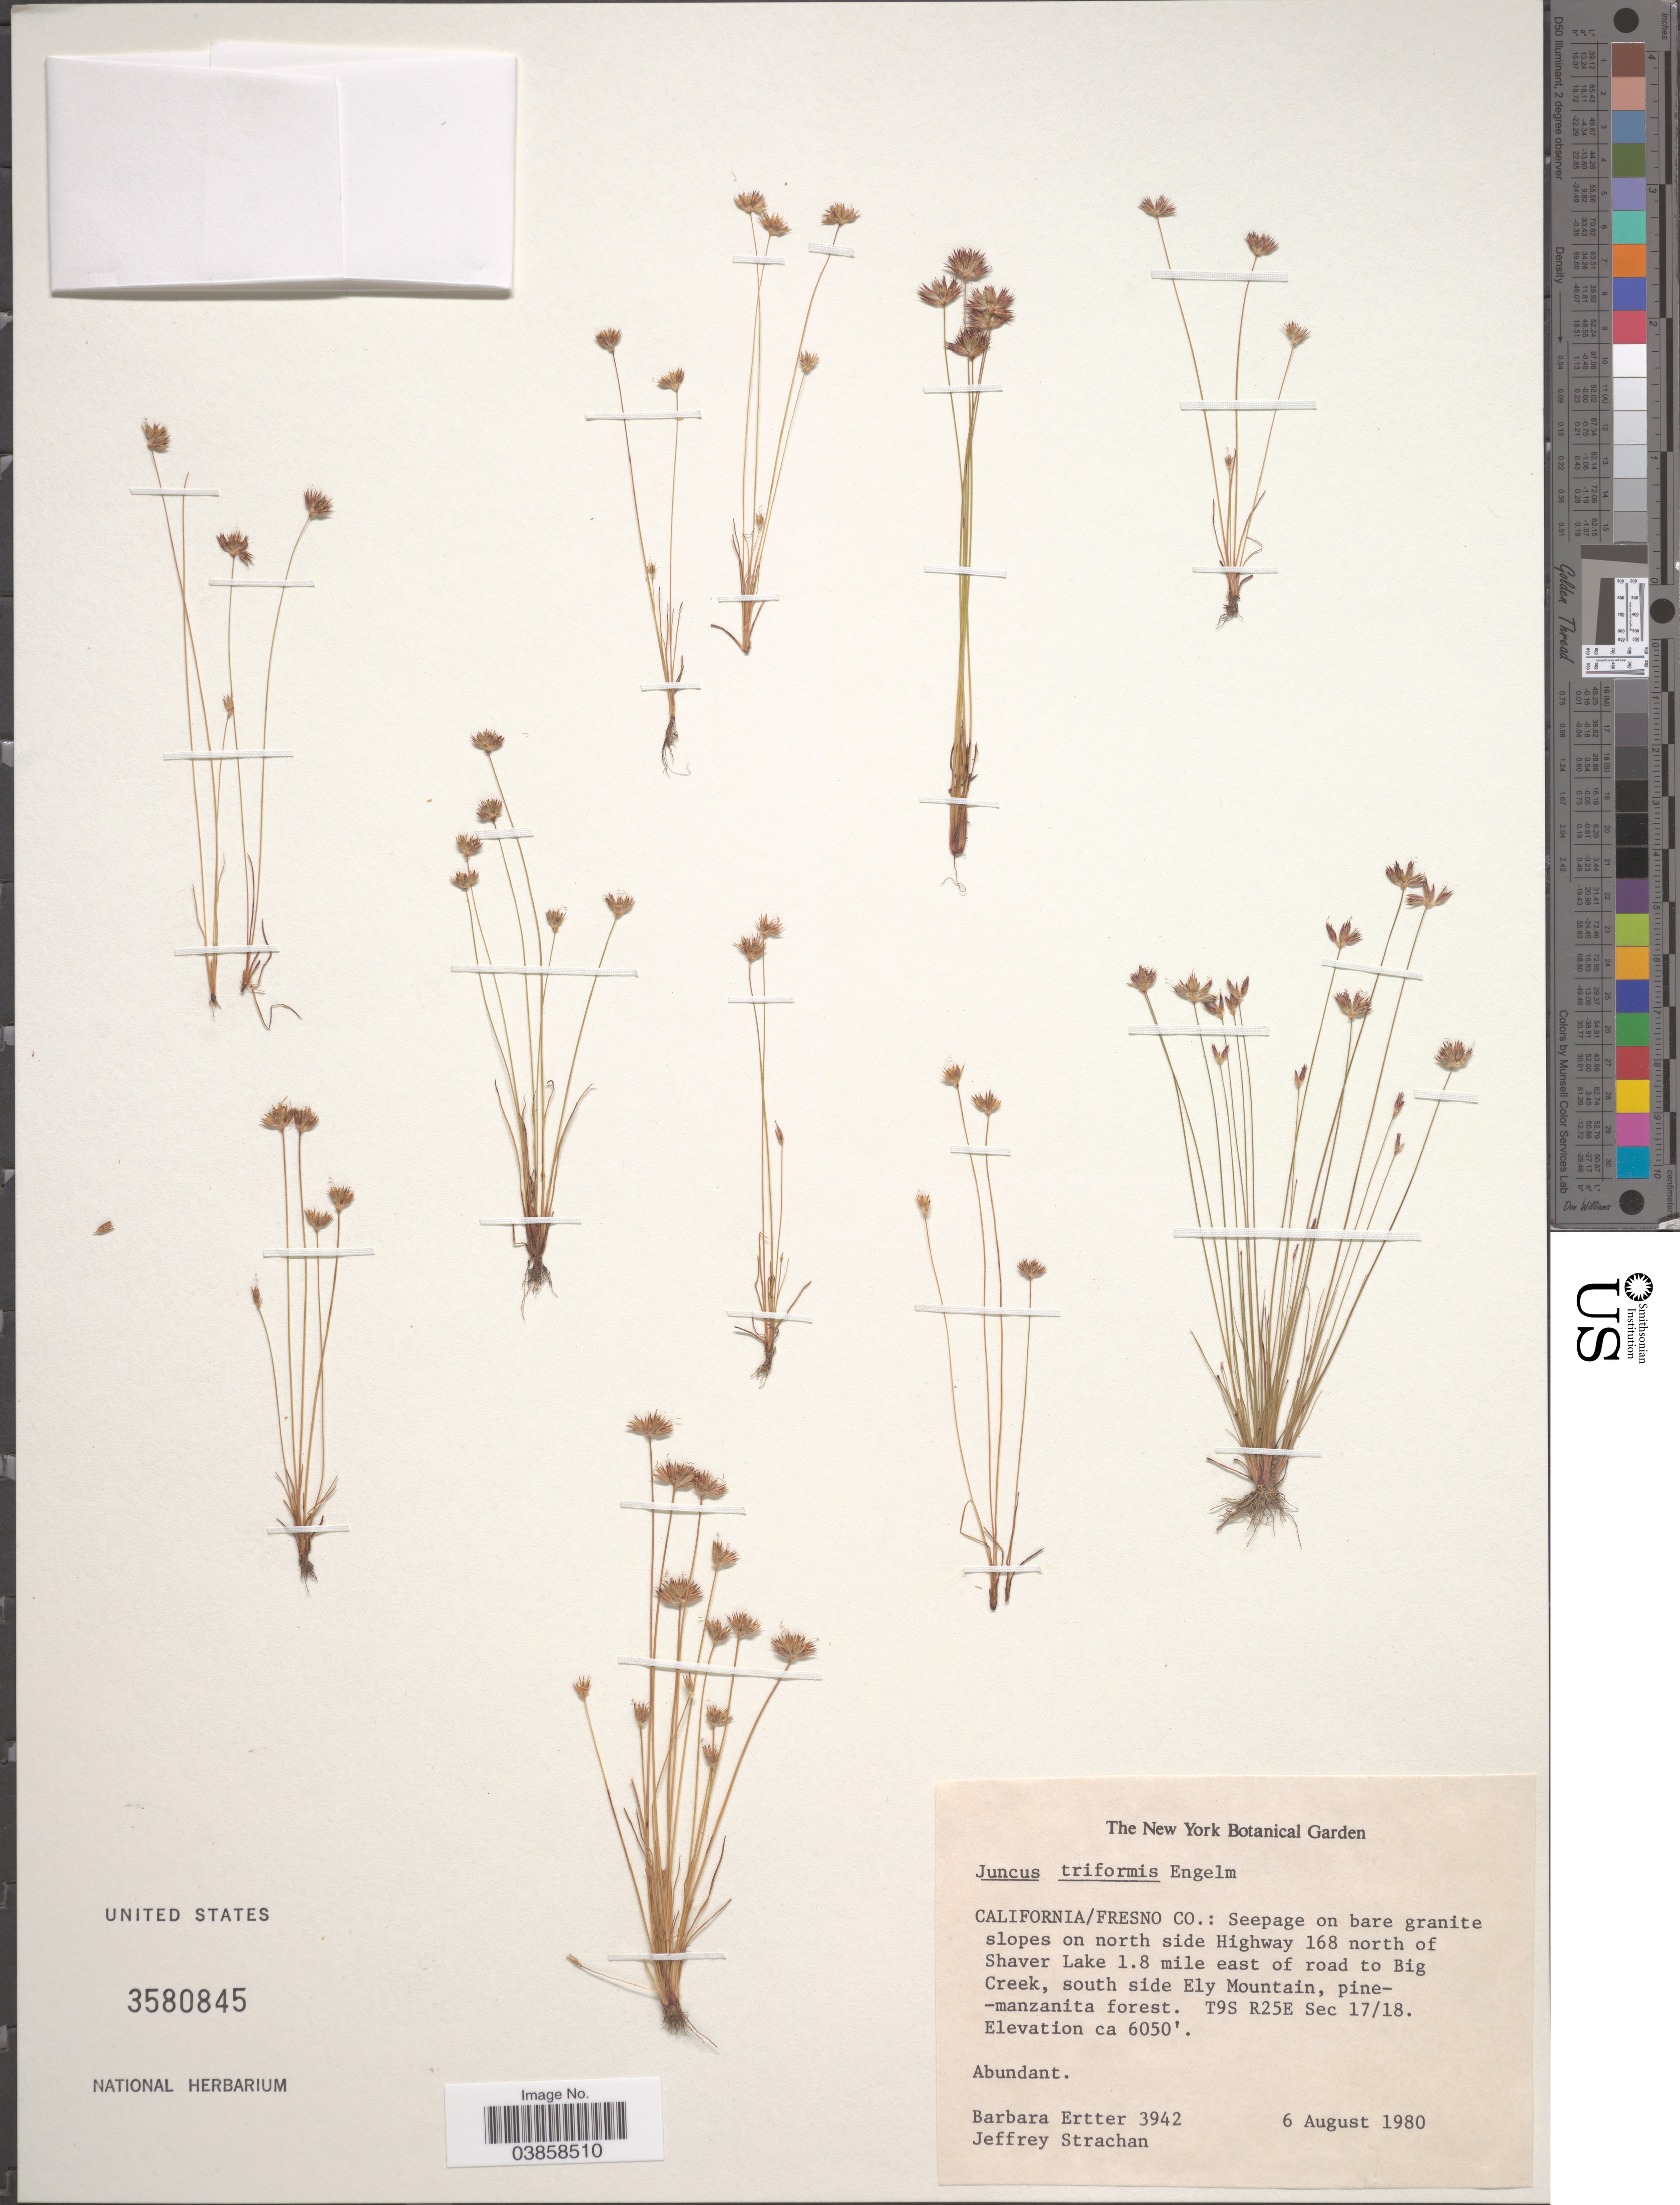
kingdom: Plantae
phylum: Tracheophyta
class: Liliopsida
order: Poales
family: Juncaceae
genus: Juncus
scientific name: Juncus triformis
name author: Engelm.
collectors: B. Ertter & J. Strachan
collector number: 3942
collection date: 1980-08-06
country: United States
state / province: California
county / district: Fresno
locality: Fresno Co.: Seepage on bare granite slopes on north side Highway 168 north of Shaver Lake 1.8 mile east of road to Big Creek, south side Ely Mountain, pine-manzanita forest. T9S R25E Sec 17/18.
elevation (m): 1844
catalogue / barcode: US 3580845